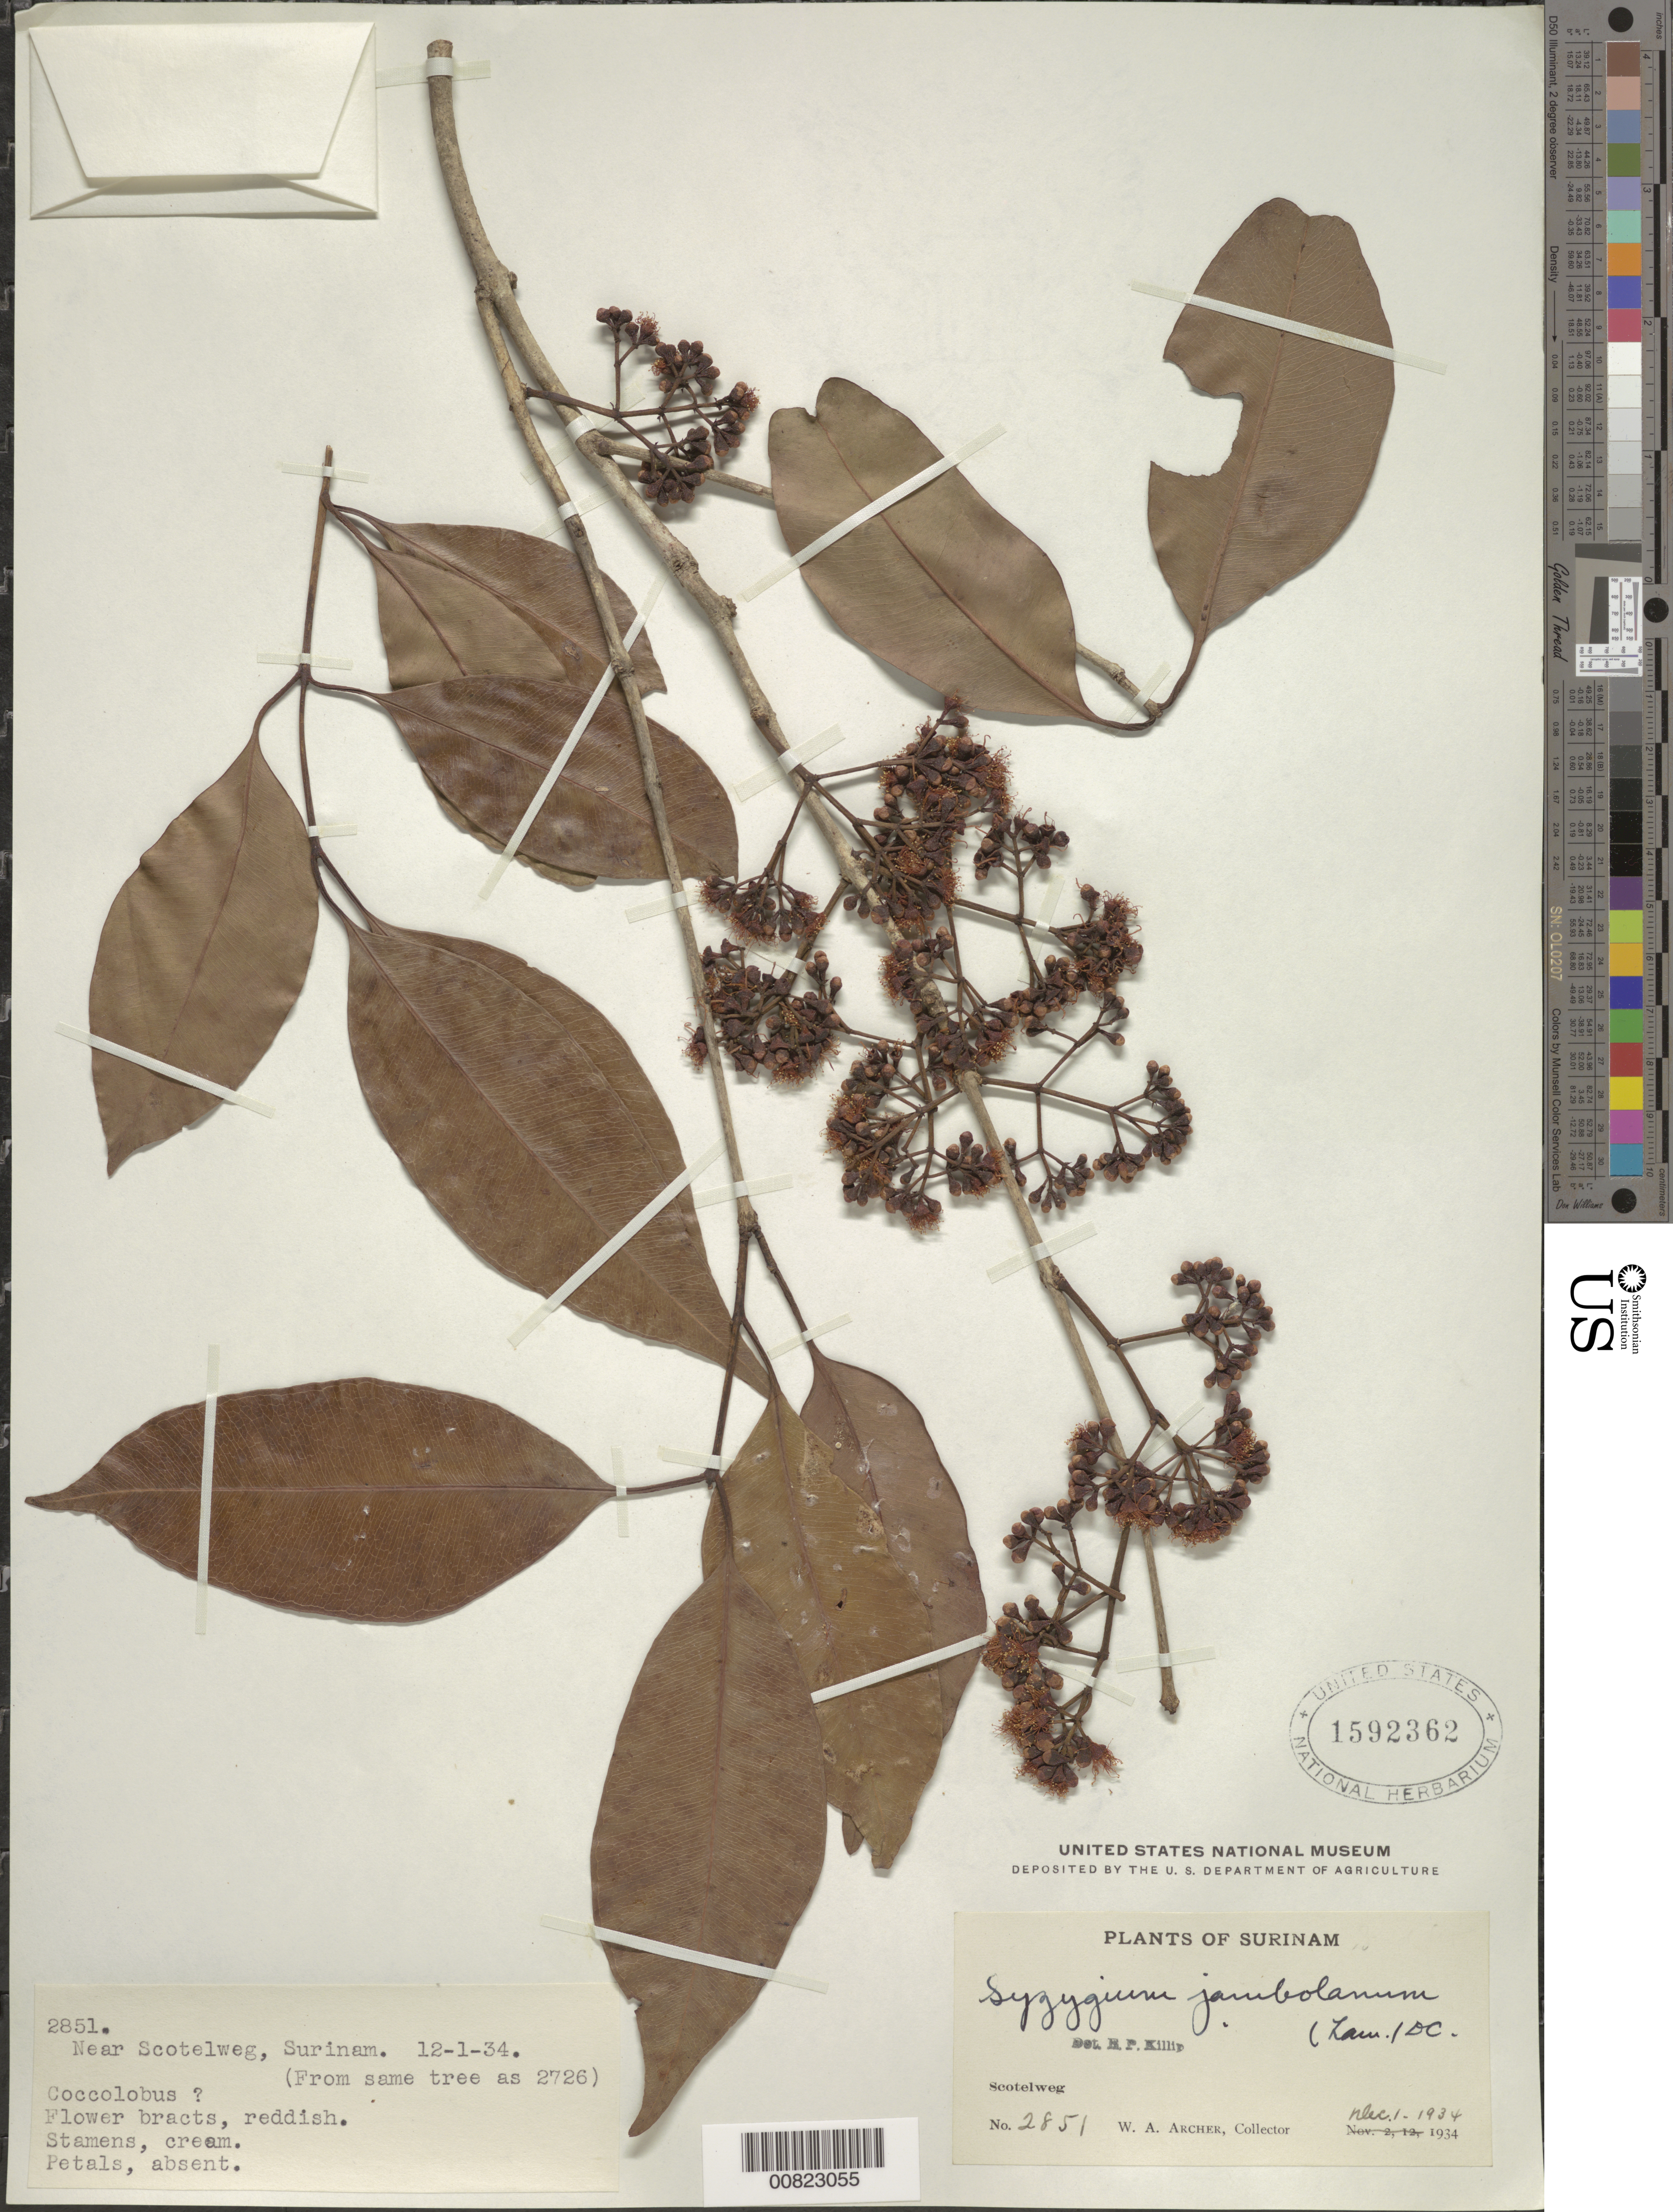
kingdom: Plantae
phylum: Tracheophyta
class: Magnoliopsida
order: Myrtales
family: Myrtaceae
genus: Syzygium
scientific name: Syzygium cumini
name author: (L.) Skeels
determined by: Strong, Mark T., (BOT), Smithsonian Institution - National Museum of Natural History (UNITED STATES)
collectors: W. A. Archer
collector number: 2851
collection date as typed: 1-Dec-34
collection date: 1934-12-01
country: Suriname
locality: Scotelweg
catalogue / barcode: US 1592362